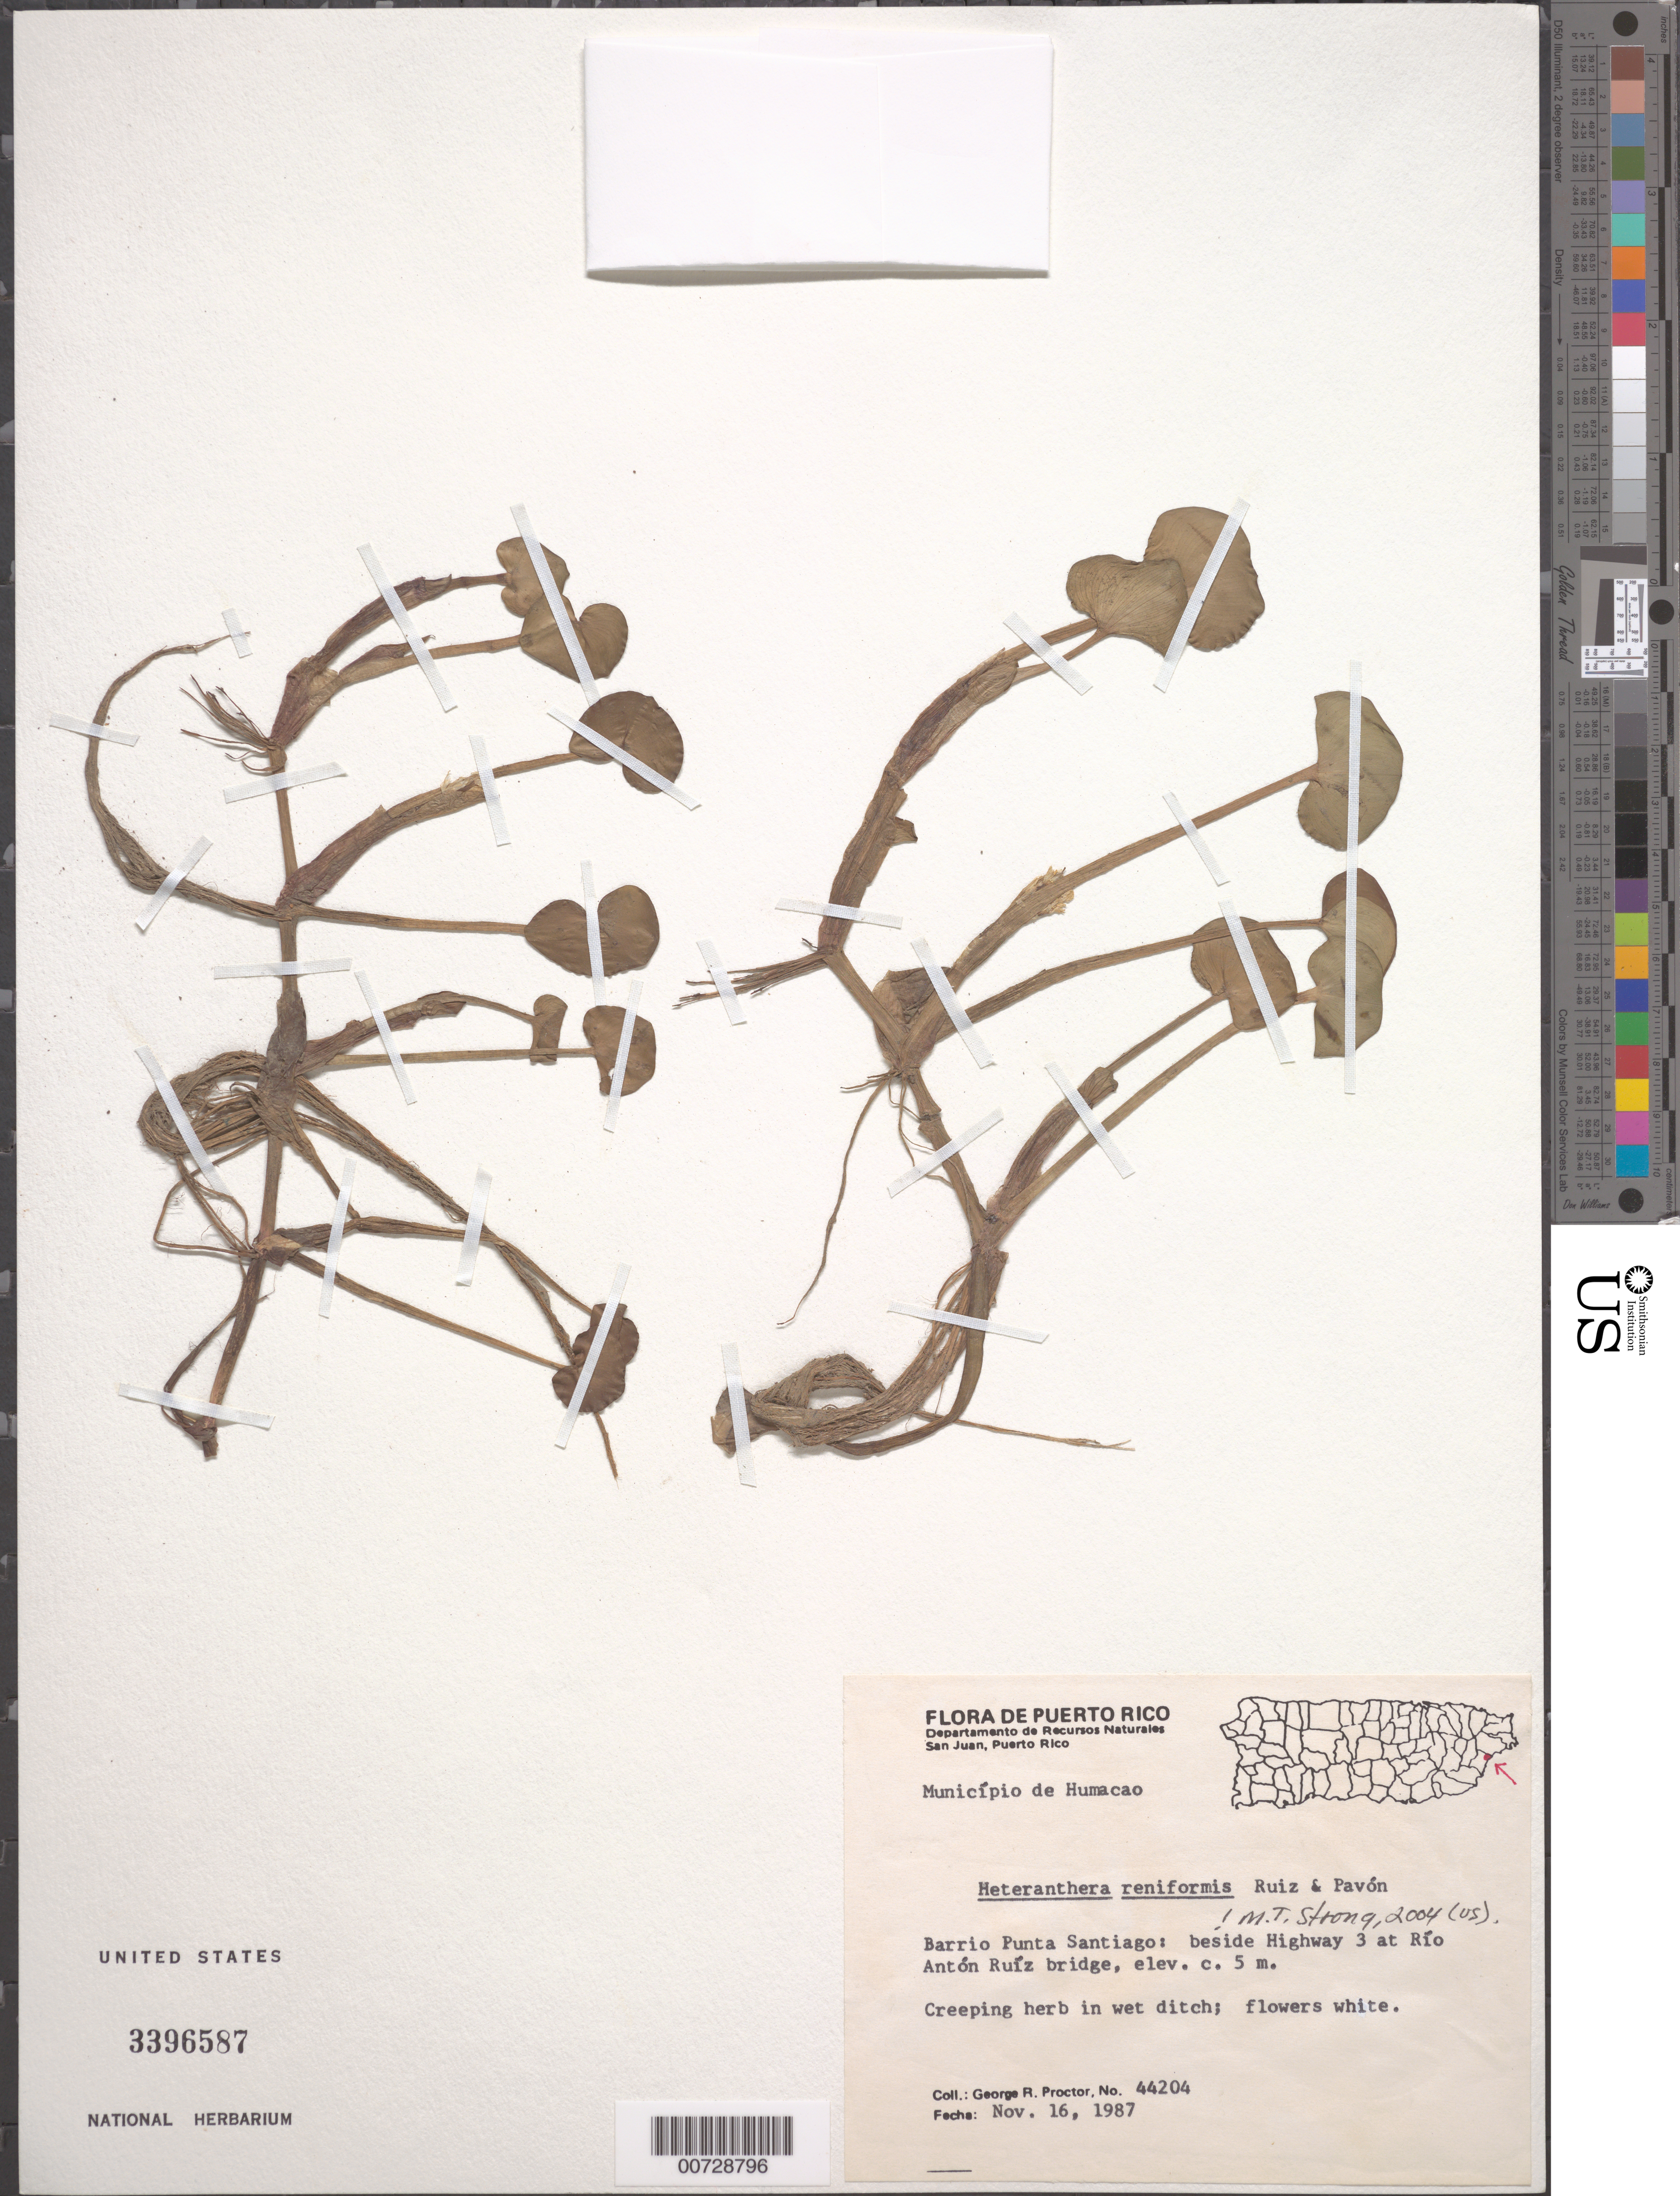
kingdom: Plantae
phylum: Tracheophyta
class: Liliopsida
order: Commelinales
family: Pontederiaceae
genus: Heteranthera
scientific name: Heteranthera reniformis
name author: Ruiz & Pav.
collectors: G. R. Proctor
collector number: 44204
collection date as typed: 16 Nov 1987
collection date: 1987-11-16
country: Puerto Rico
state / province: Humacao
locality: Barrio Punta Santiago: beside Hwy 3 at Rí Antón Ruíz bridge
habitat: Wet ditch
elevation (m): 5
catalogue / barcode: US 3396587